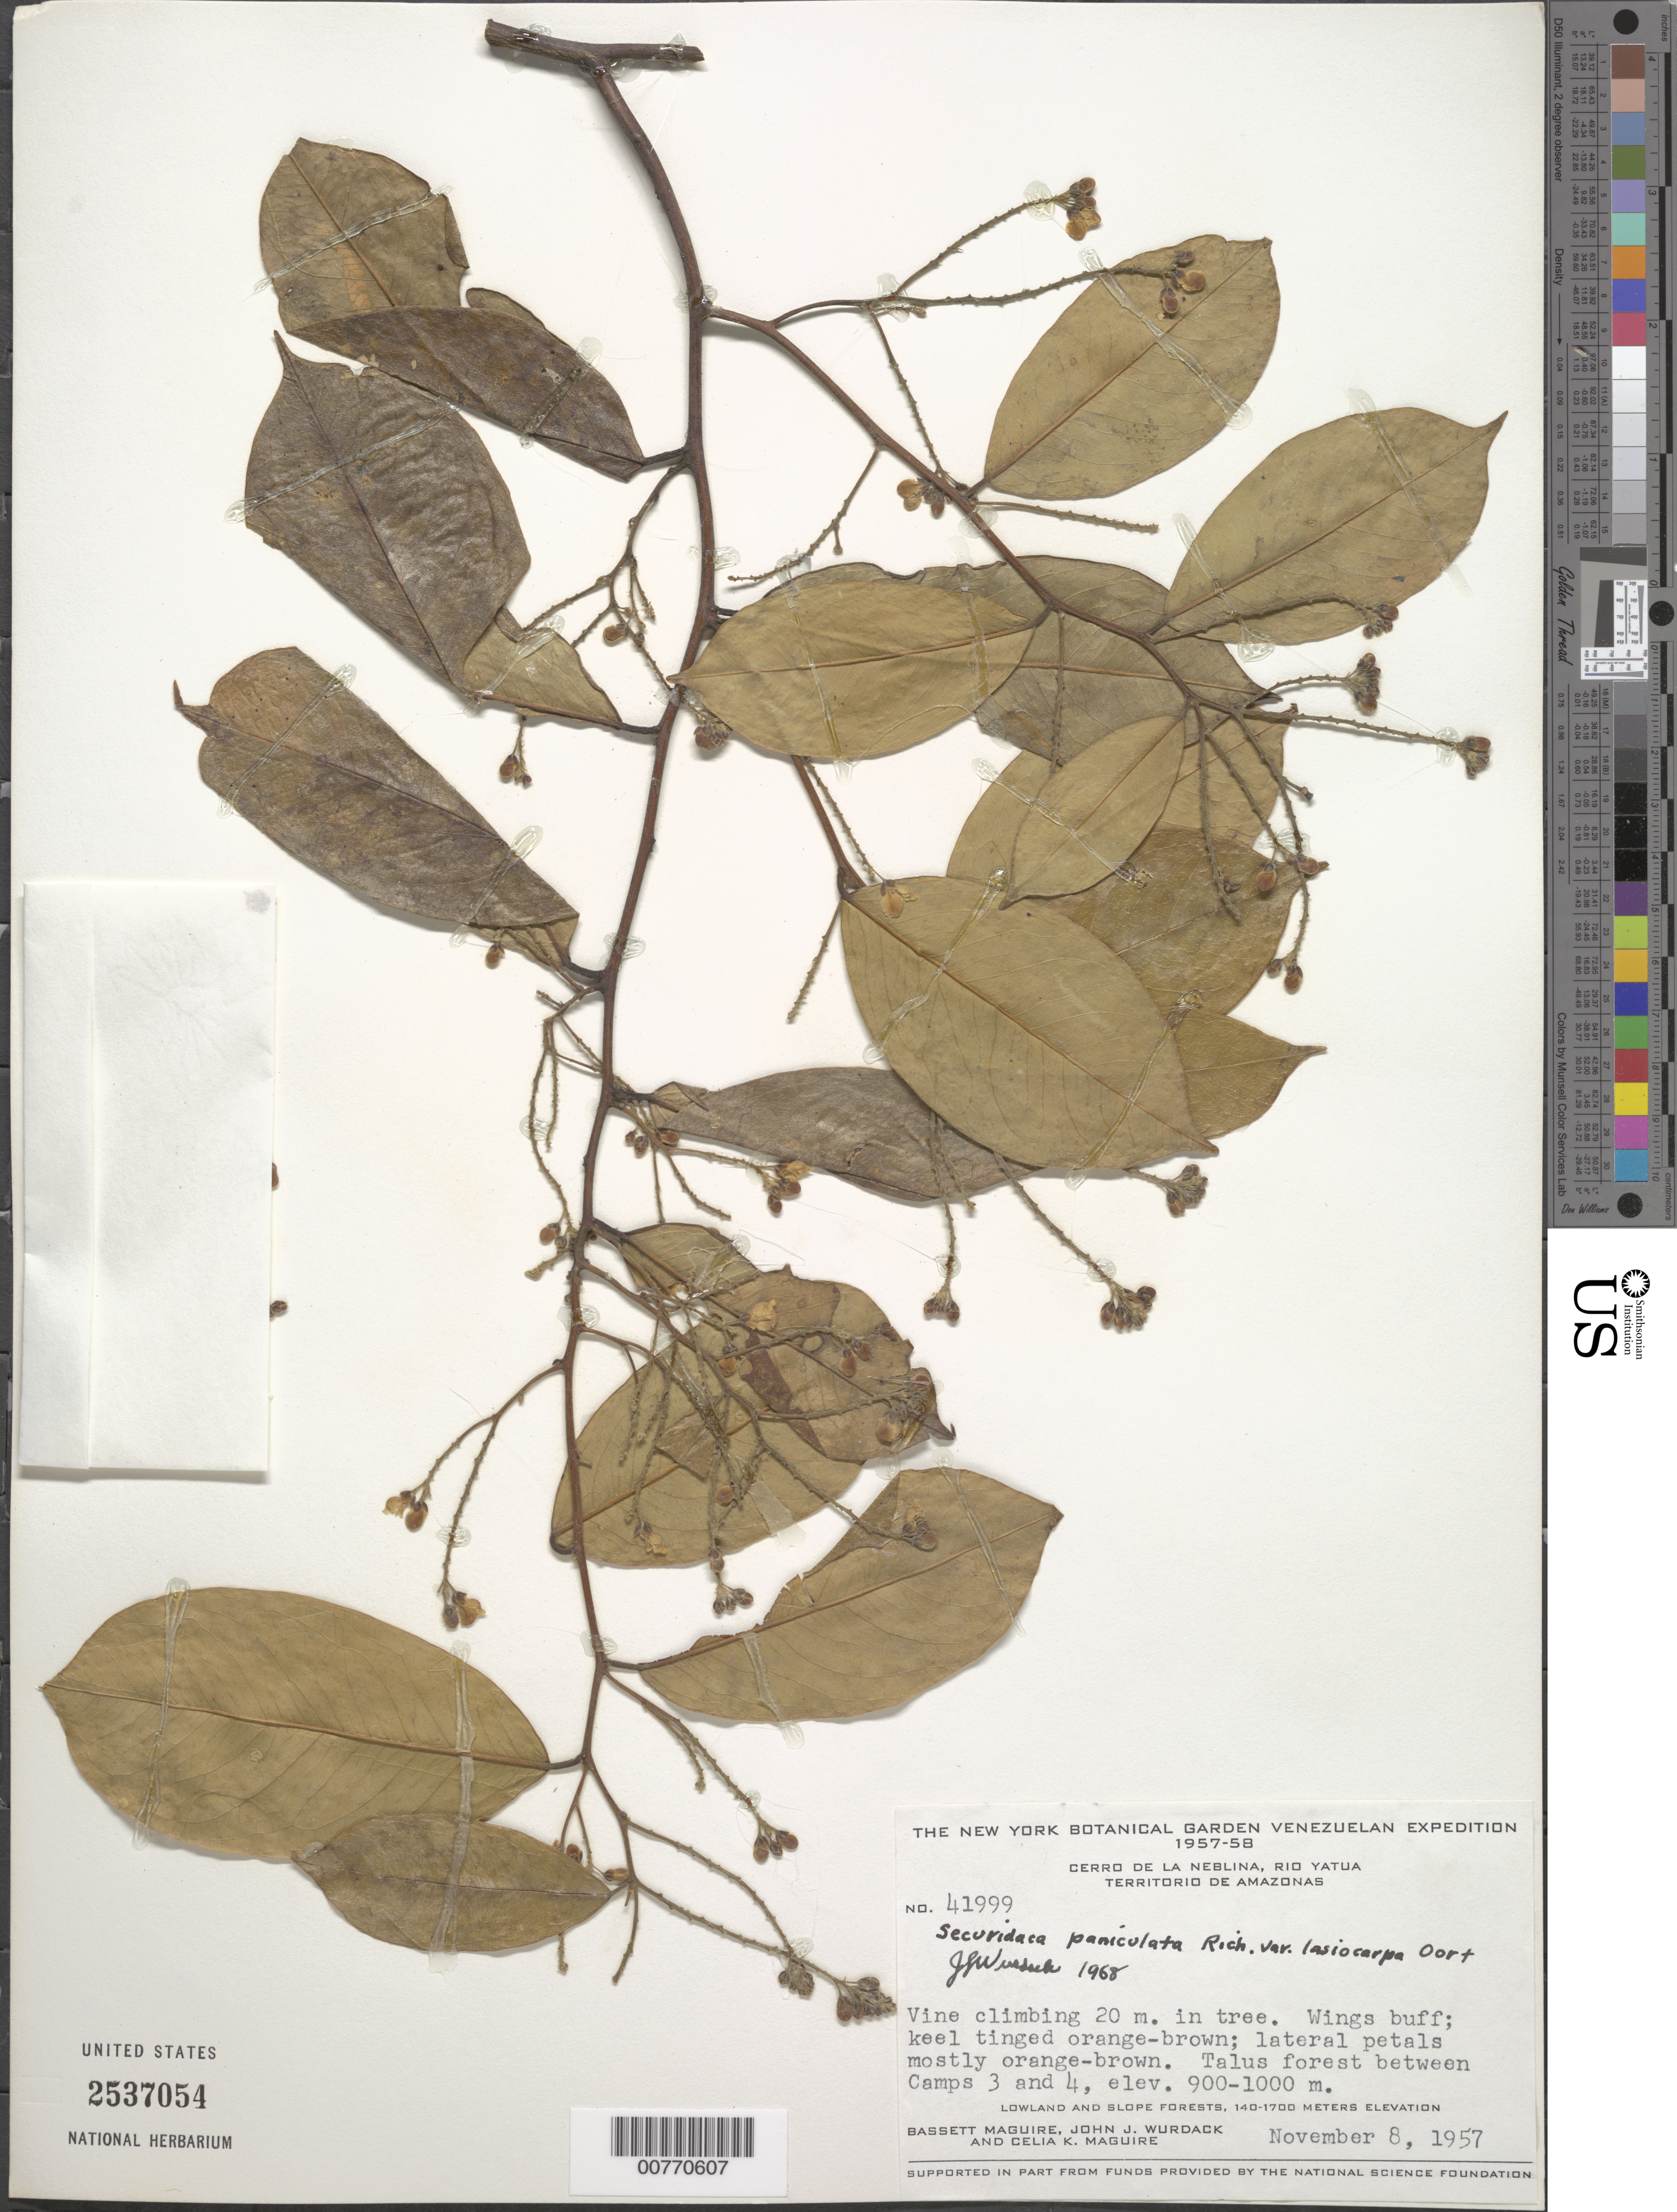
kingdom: Plantae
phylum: Tracheophyta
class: Magnoliopsida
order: Fabales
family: Polygalaceae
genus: Securidaca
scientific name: Securidaca paniculata var. lasiocarpa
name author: Oort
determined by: Wurdack, John J., (US), US (UNITED STATES)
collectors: B. Maguire, J. J. Wurdack & C. K. Maguire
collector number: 41999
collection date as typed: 8-Nov-57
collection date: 1957-11-08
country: Venezuela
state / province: Amazonas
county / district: Río Negro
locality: Cerro de la Neblina, Río Yatua, between Camps 3 and 4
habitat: Talus forest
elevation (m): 900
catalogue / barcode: US 2537054